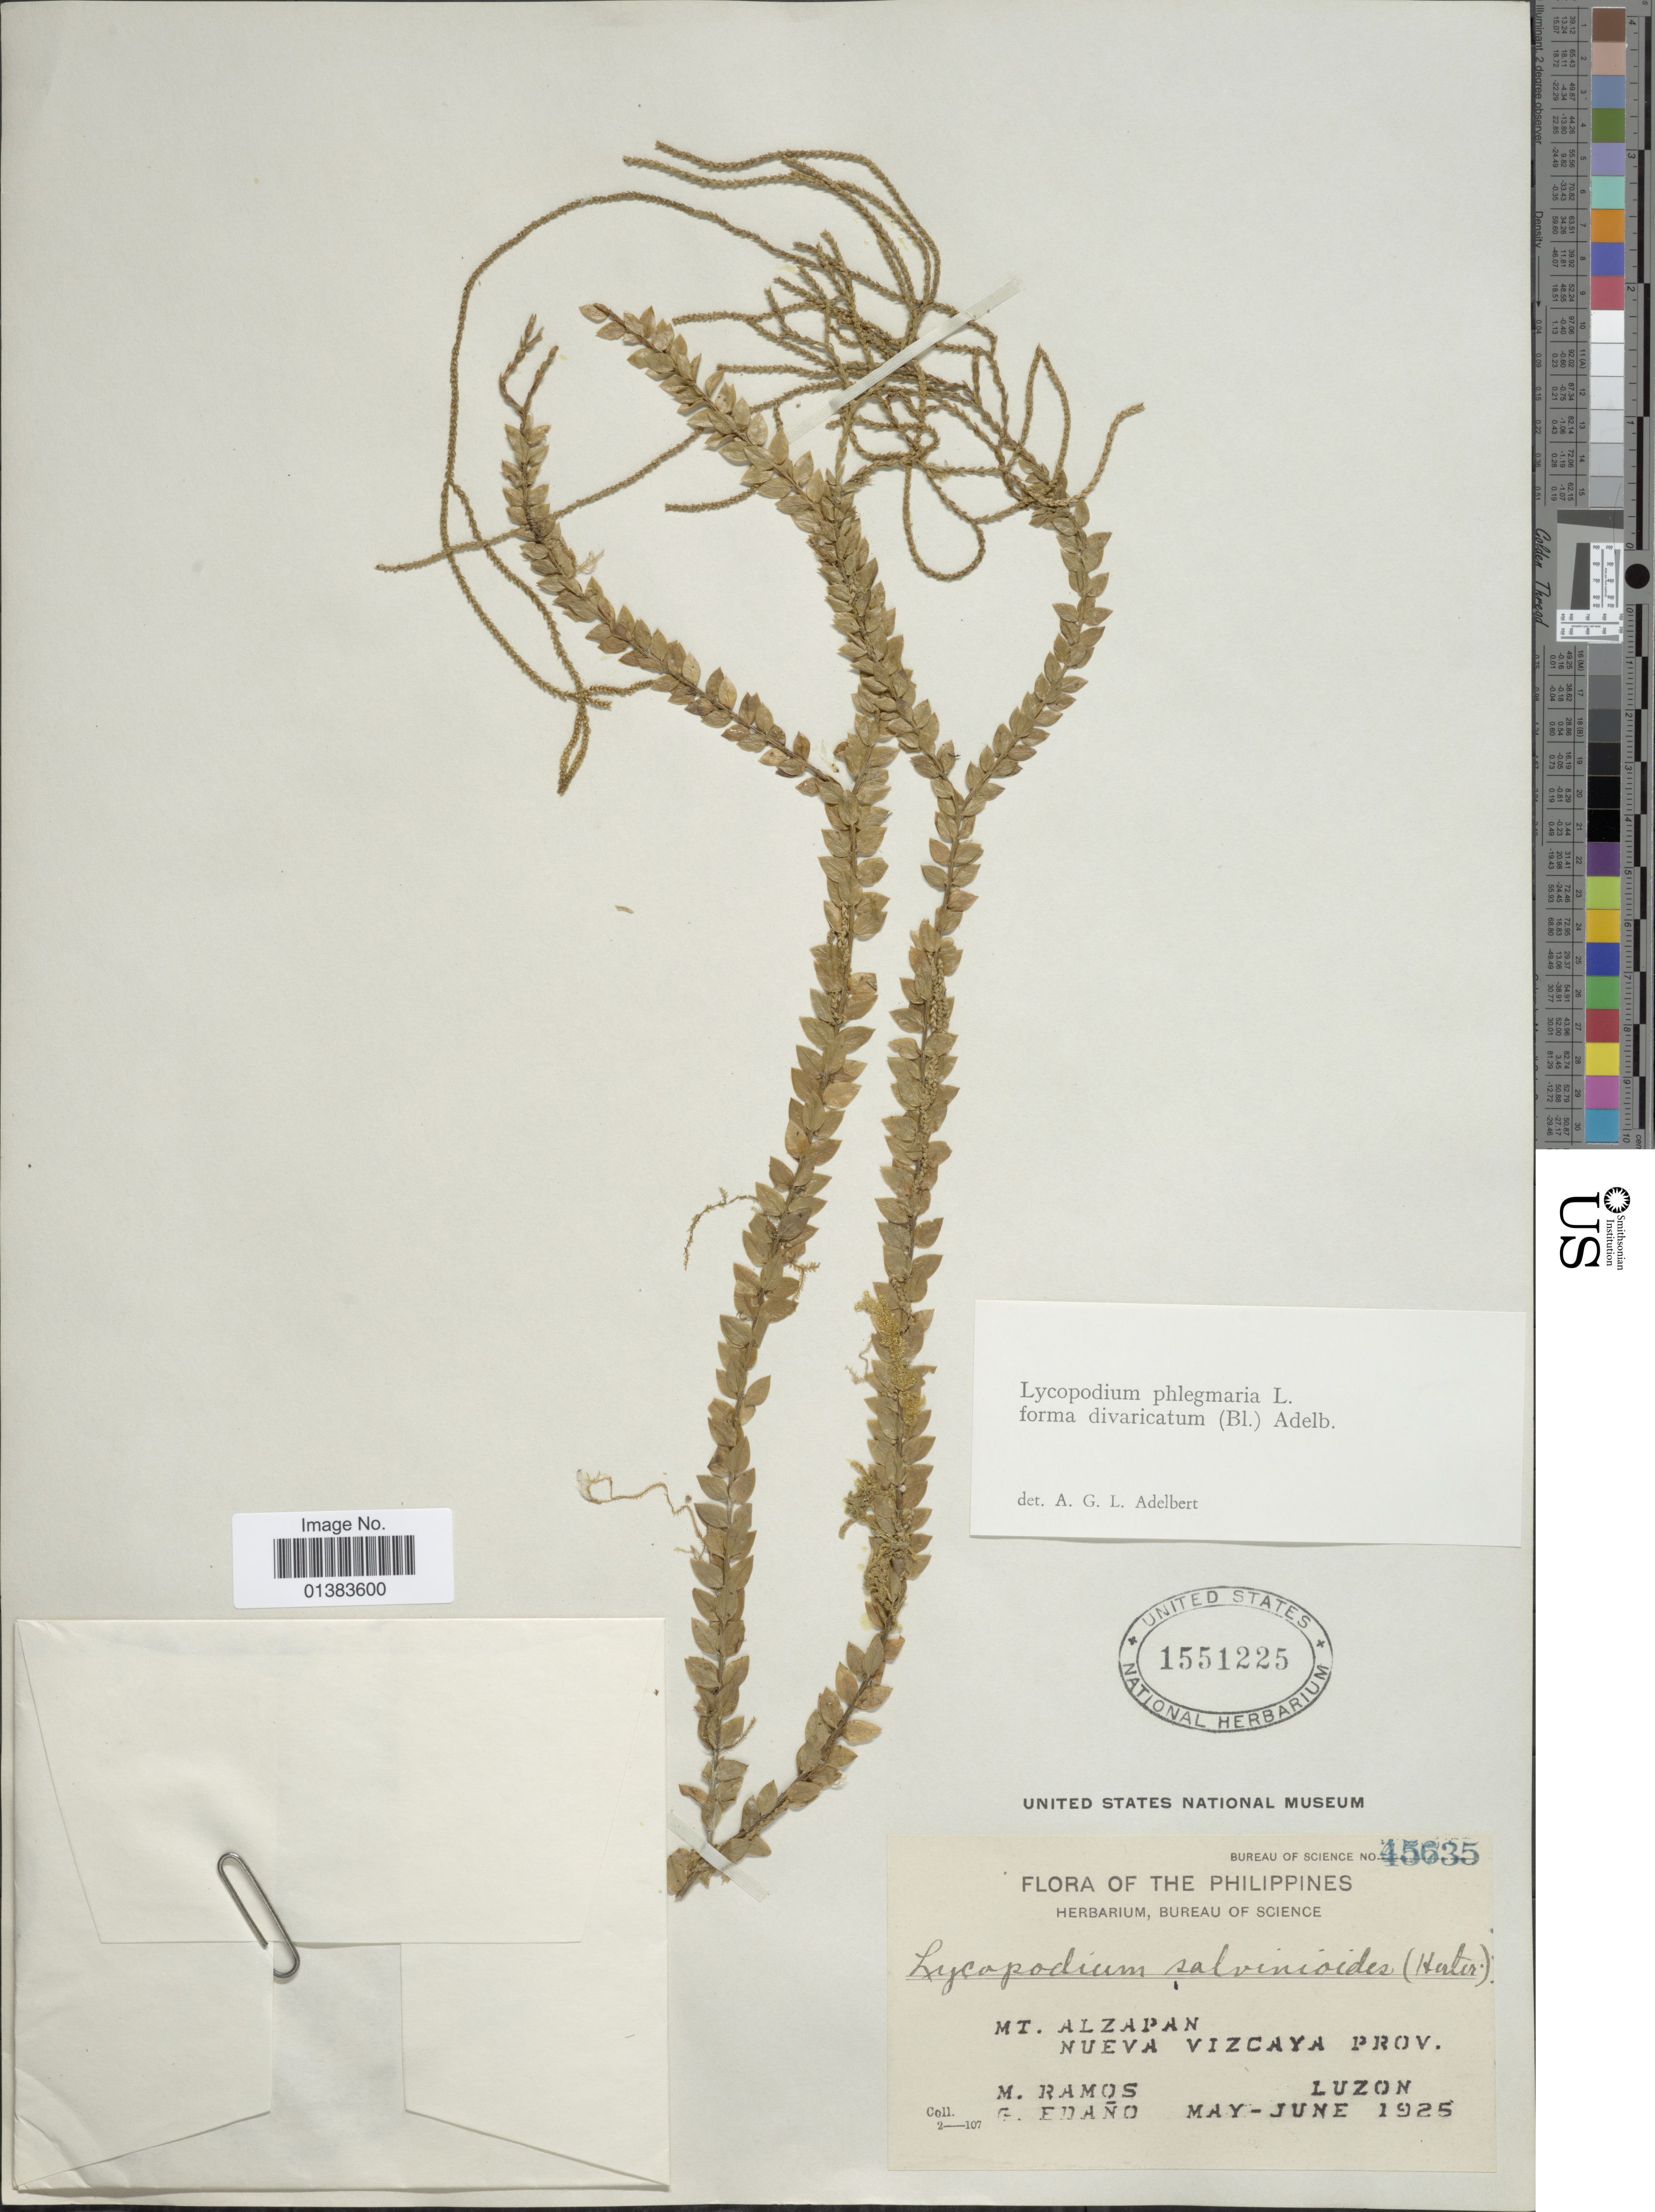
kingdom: Plantae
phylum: Tracheophyta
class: Lycopodiopsida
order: Lycopodiales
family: Lycopodiaceae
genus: Phlegmariurus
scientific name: Phlegmariurus salvinioides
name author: (Herter) Ching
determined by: Field, A. R.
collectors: M. Ramos & G. Edaño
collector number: Bureau of Science 45635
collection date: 1925-05/1925-06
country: Philippines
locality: Mt. Alzapan, Nueva Vizcaya Prov., Luzon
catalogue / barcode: US 1551225